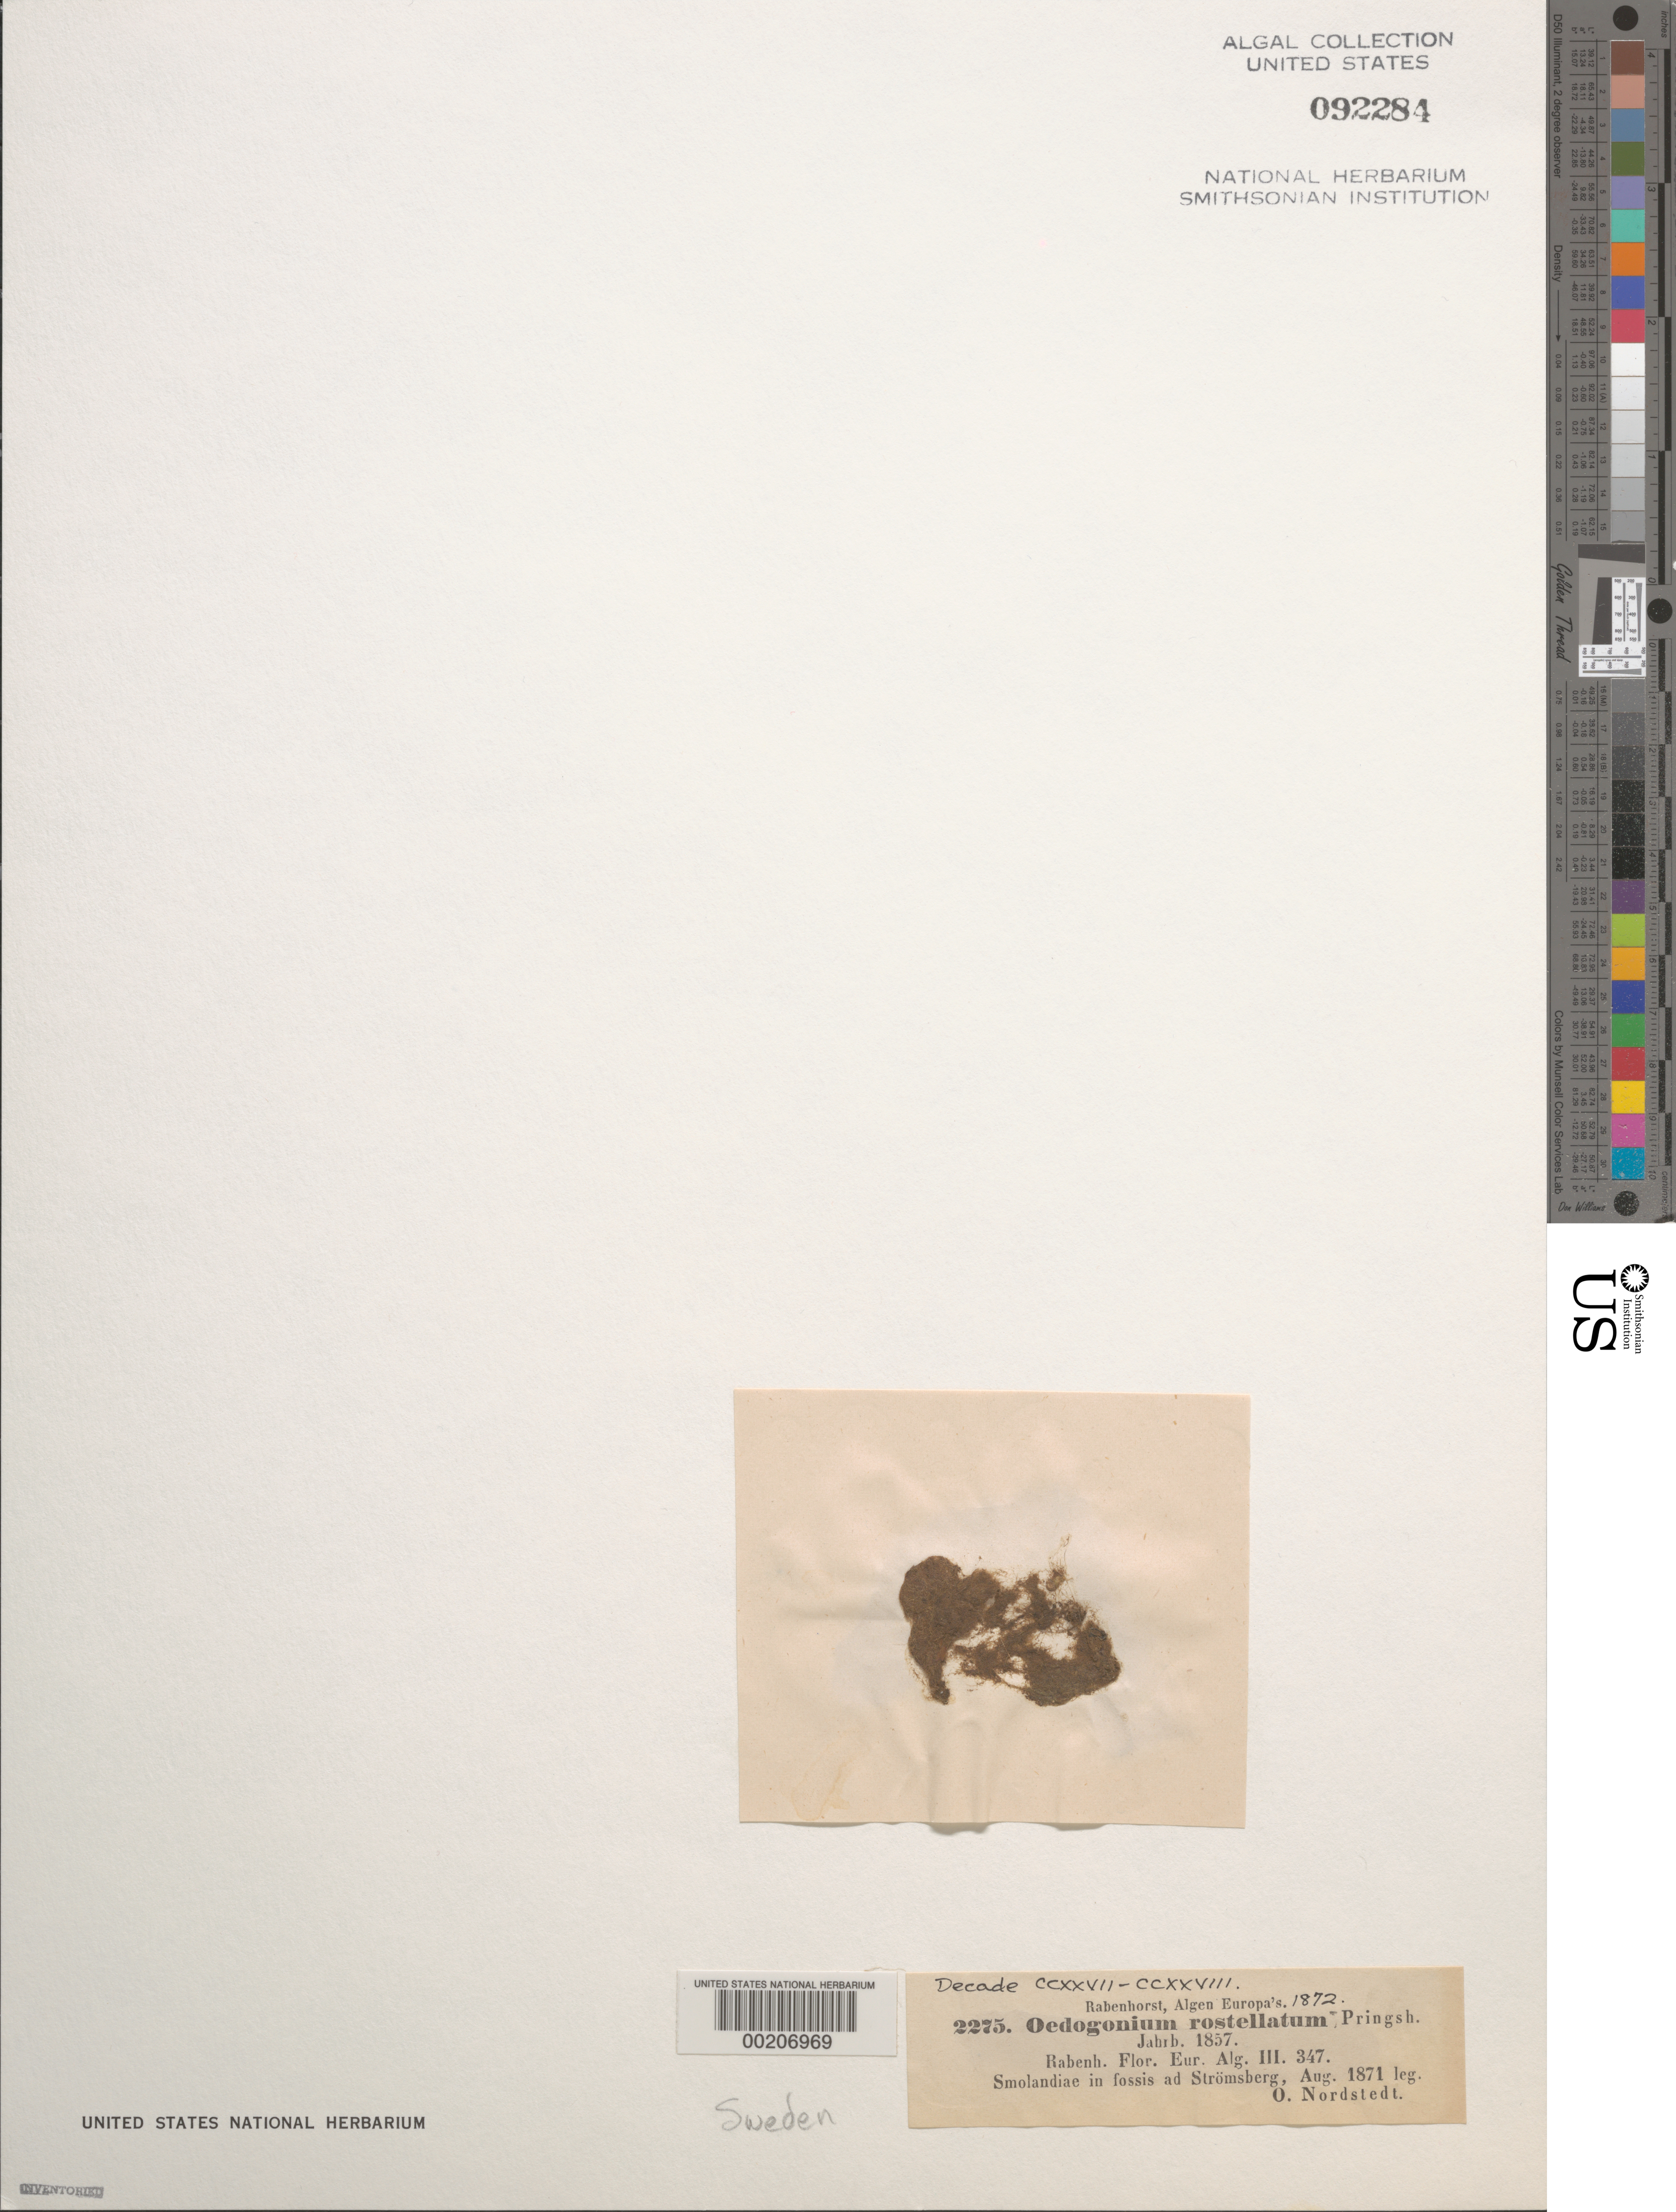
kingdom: Plantae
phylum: Chlorophyta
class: Chlorophyceae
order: Oedogoniales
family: Oedogoniaceae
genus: Oedogonium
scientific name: Oedogonium rostellatum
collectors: C. F. O. Nordstedt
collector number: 2275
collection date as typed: Aug 1871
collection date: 1871-08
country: Sweden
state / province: Jönköping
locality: Stromsberg, smaland (smolandiae)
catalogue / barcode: US 92284